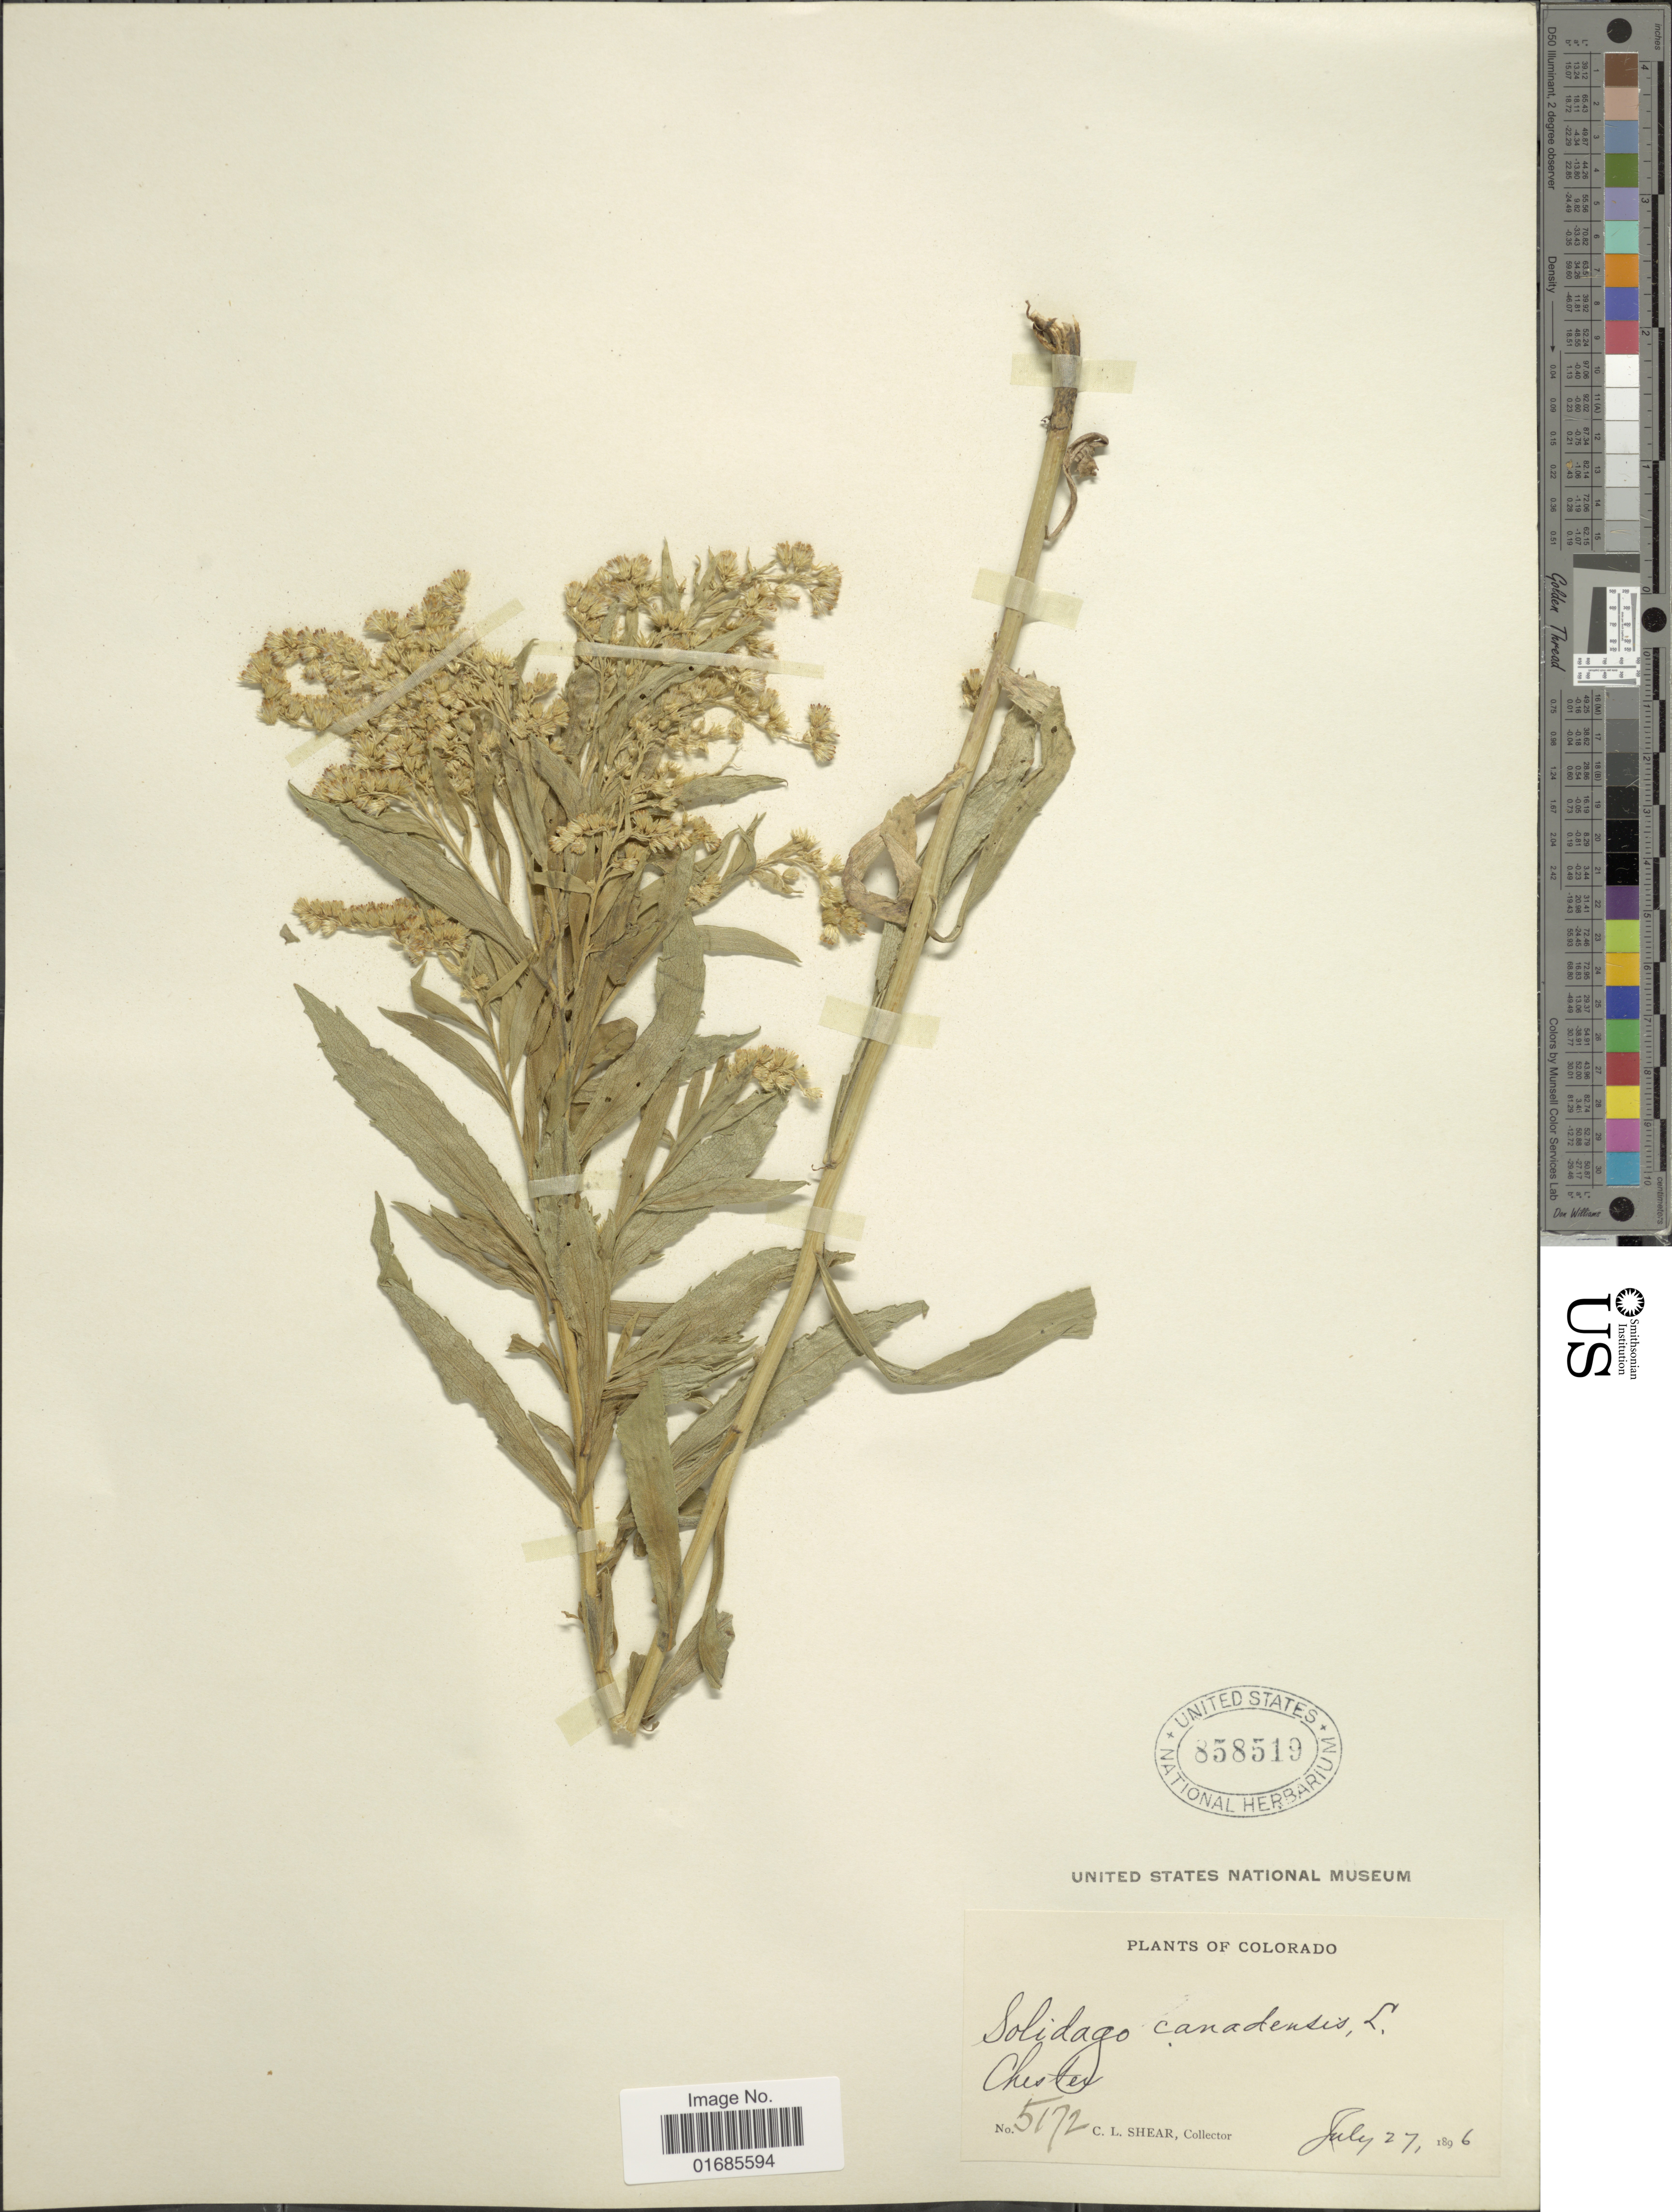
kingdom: Plantae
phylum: Tracheophyta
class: Magnoliopsida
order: Asterales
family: Asteraceae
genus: Solidago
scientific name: Solidago canadensis var. salebrosa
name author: (Piper) M.E. Jones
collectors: C. L. Shear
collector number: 5172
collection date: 1896-07-27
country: United States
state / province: Colorado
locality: Chester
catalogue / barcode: US 858519